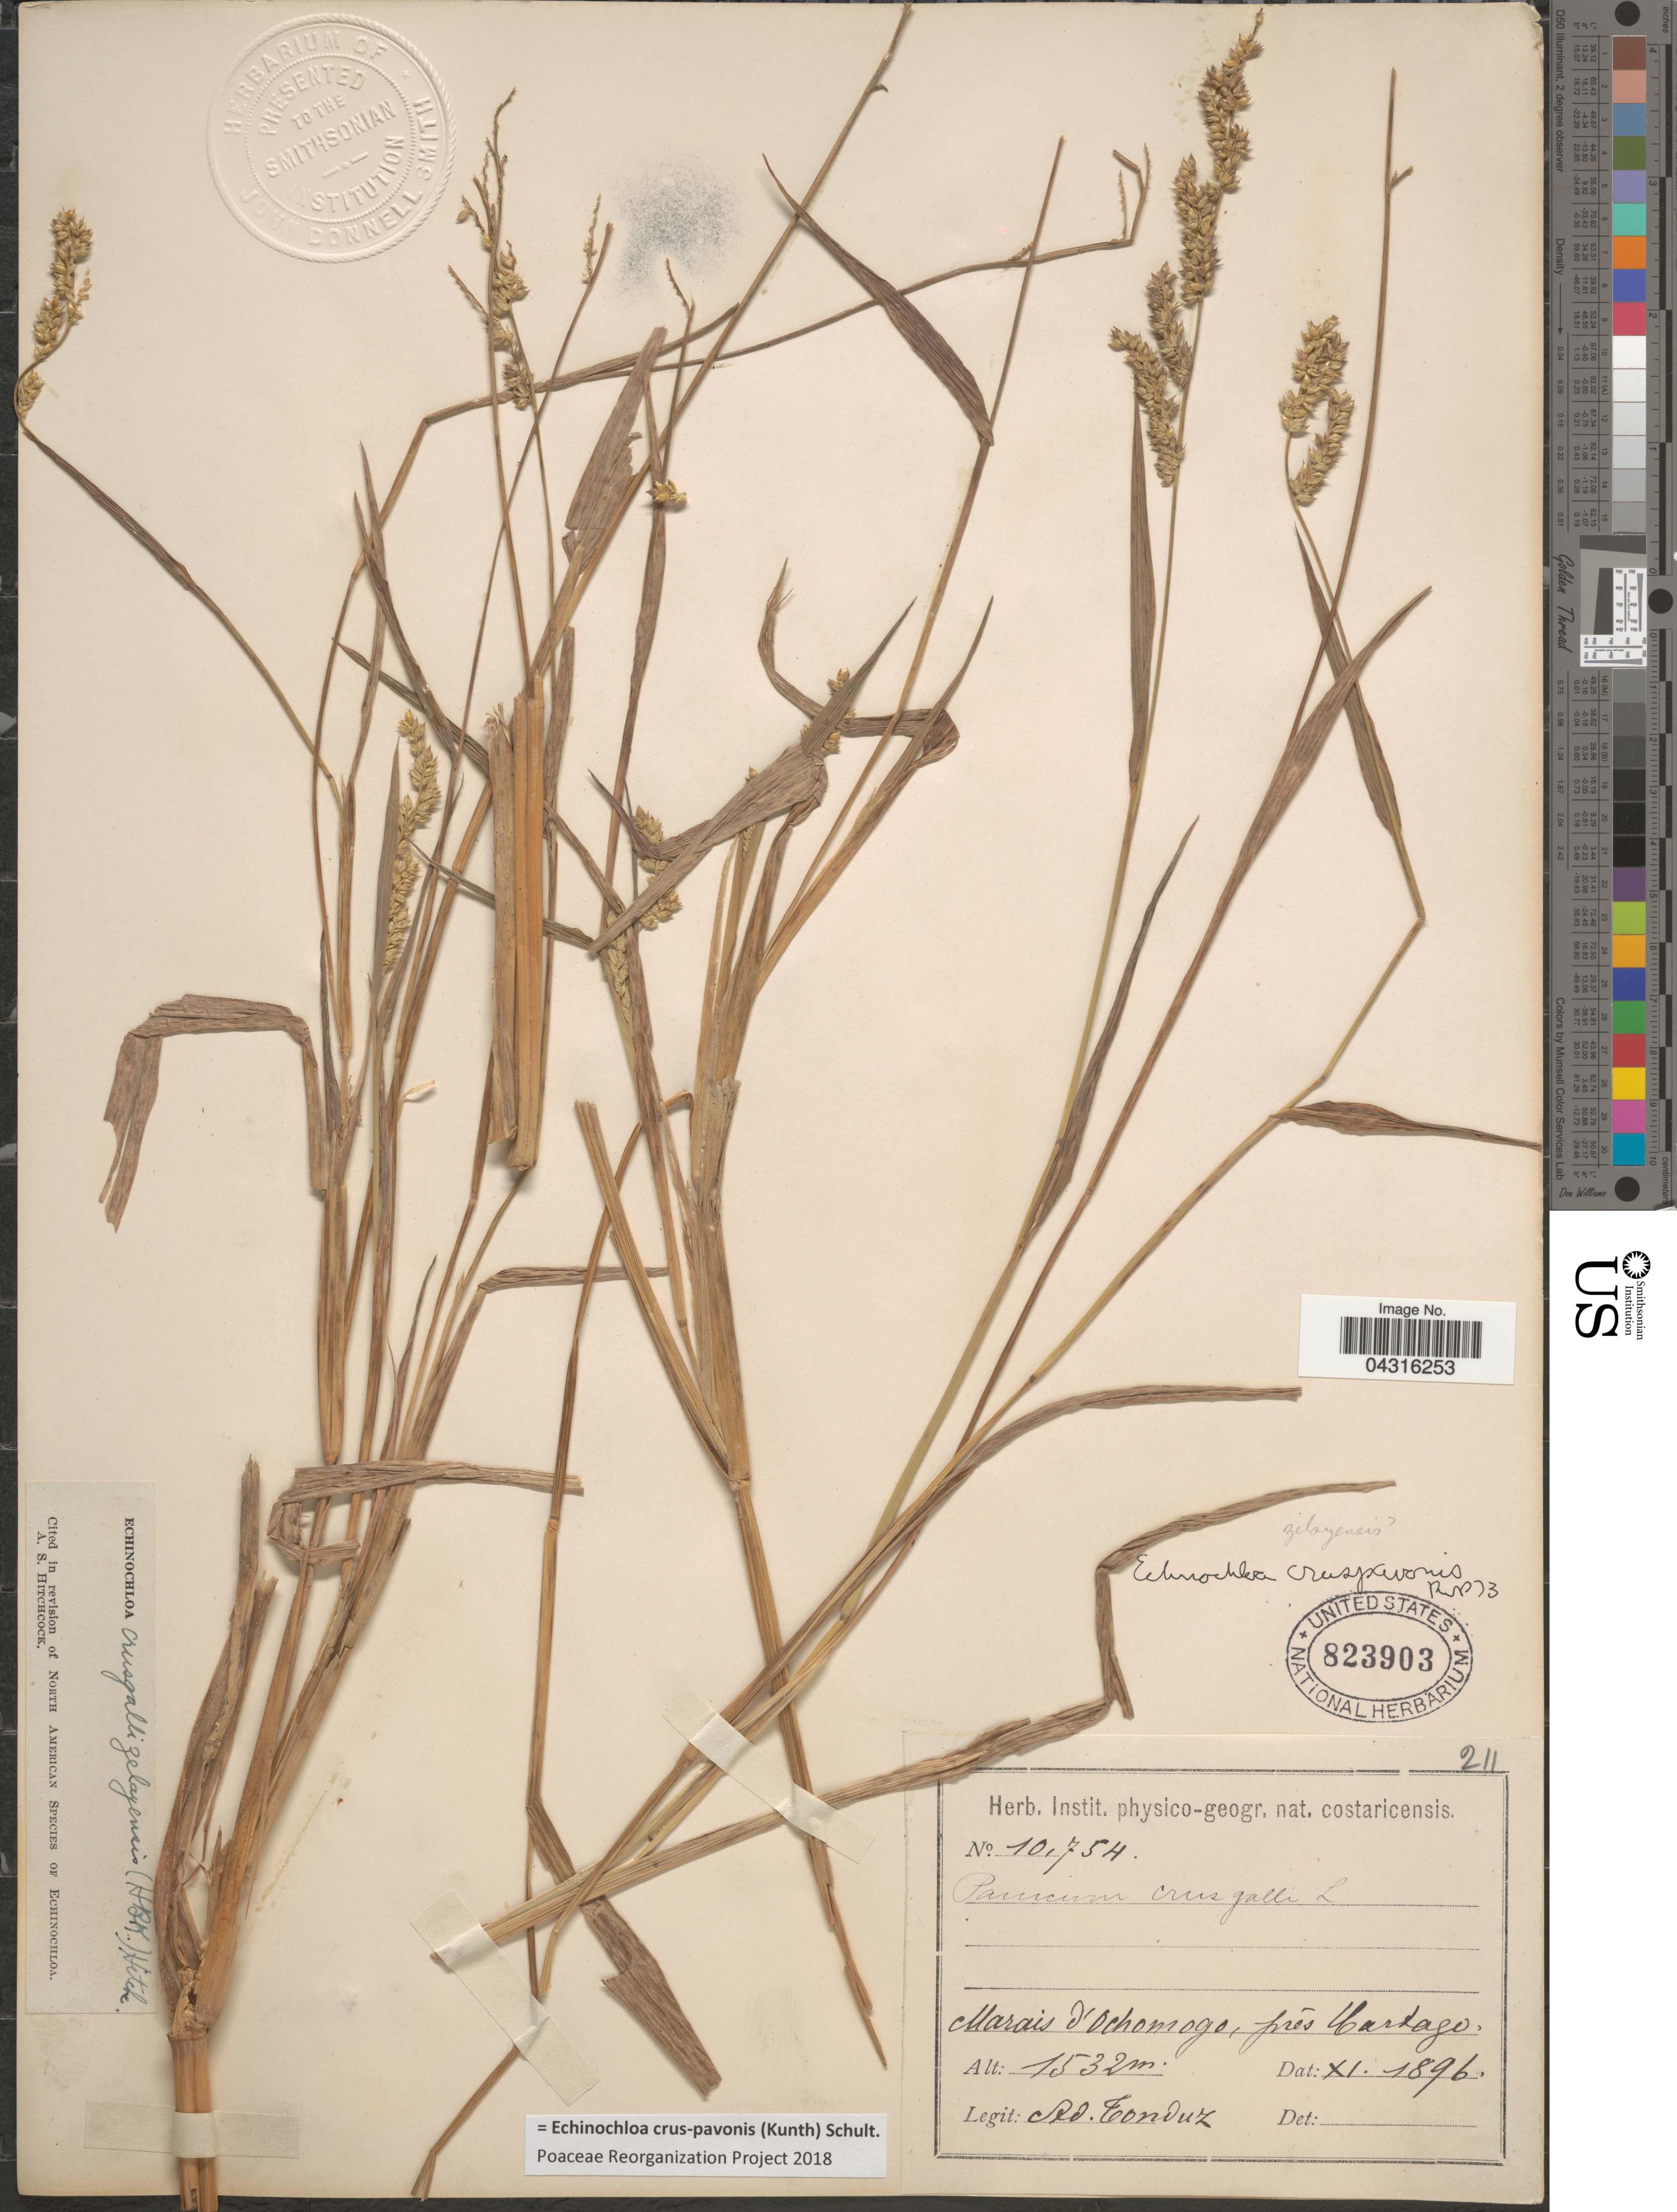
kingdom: Plantae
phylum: Tracheophyta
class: Liliopsida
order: Poales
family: Poaceae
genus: Echinochloa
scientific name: Echinochloa crus-pavonis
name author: (Kunth) Schult.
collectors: A. Tonduz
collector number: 10754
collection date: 1896-11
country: Costa Rica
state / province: Cartago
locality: Marais d'Ochomogo, près Cartago.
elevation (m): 1532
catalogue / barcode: US 823903